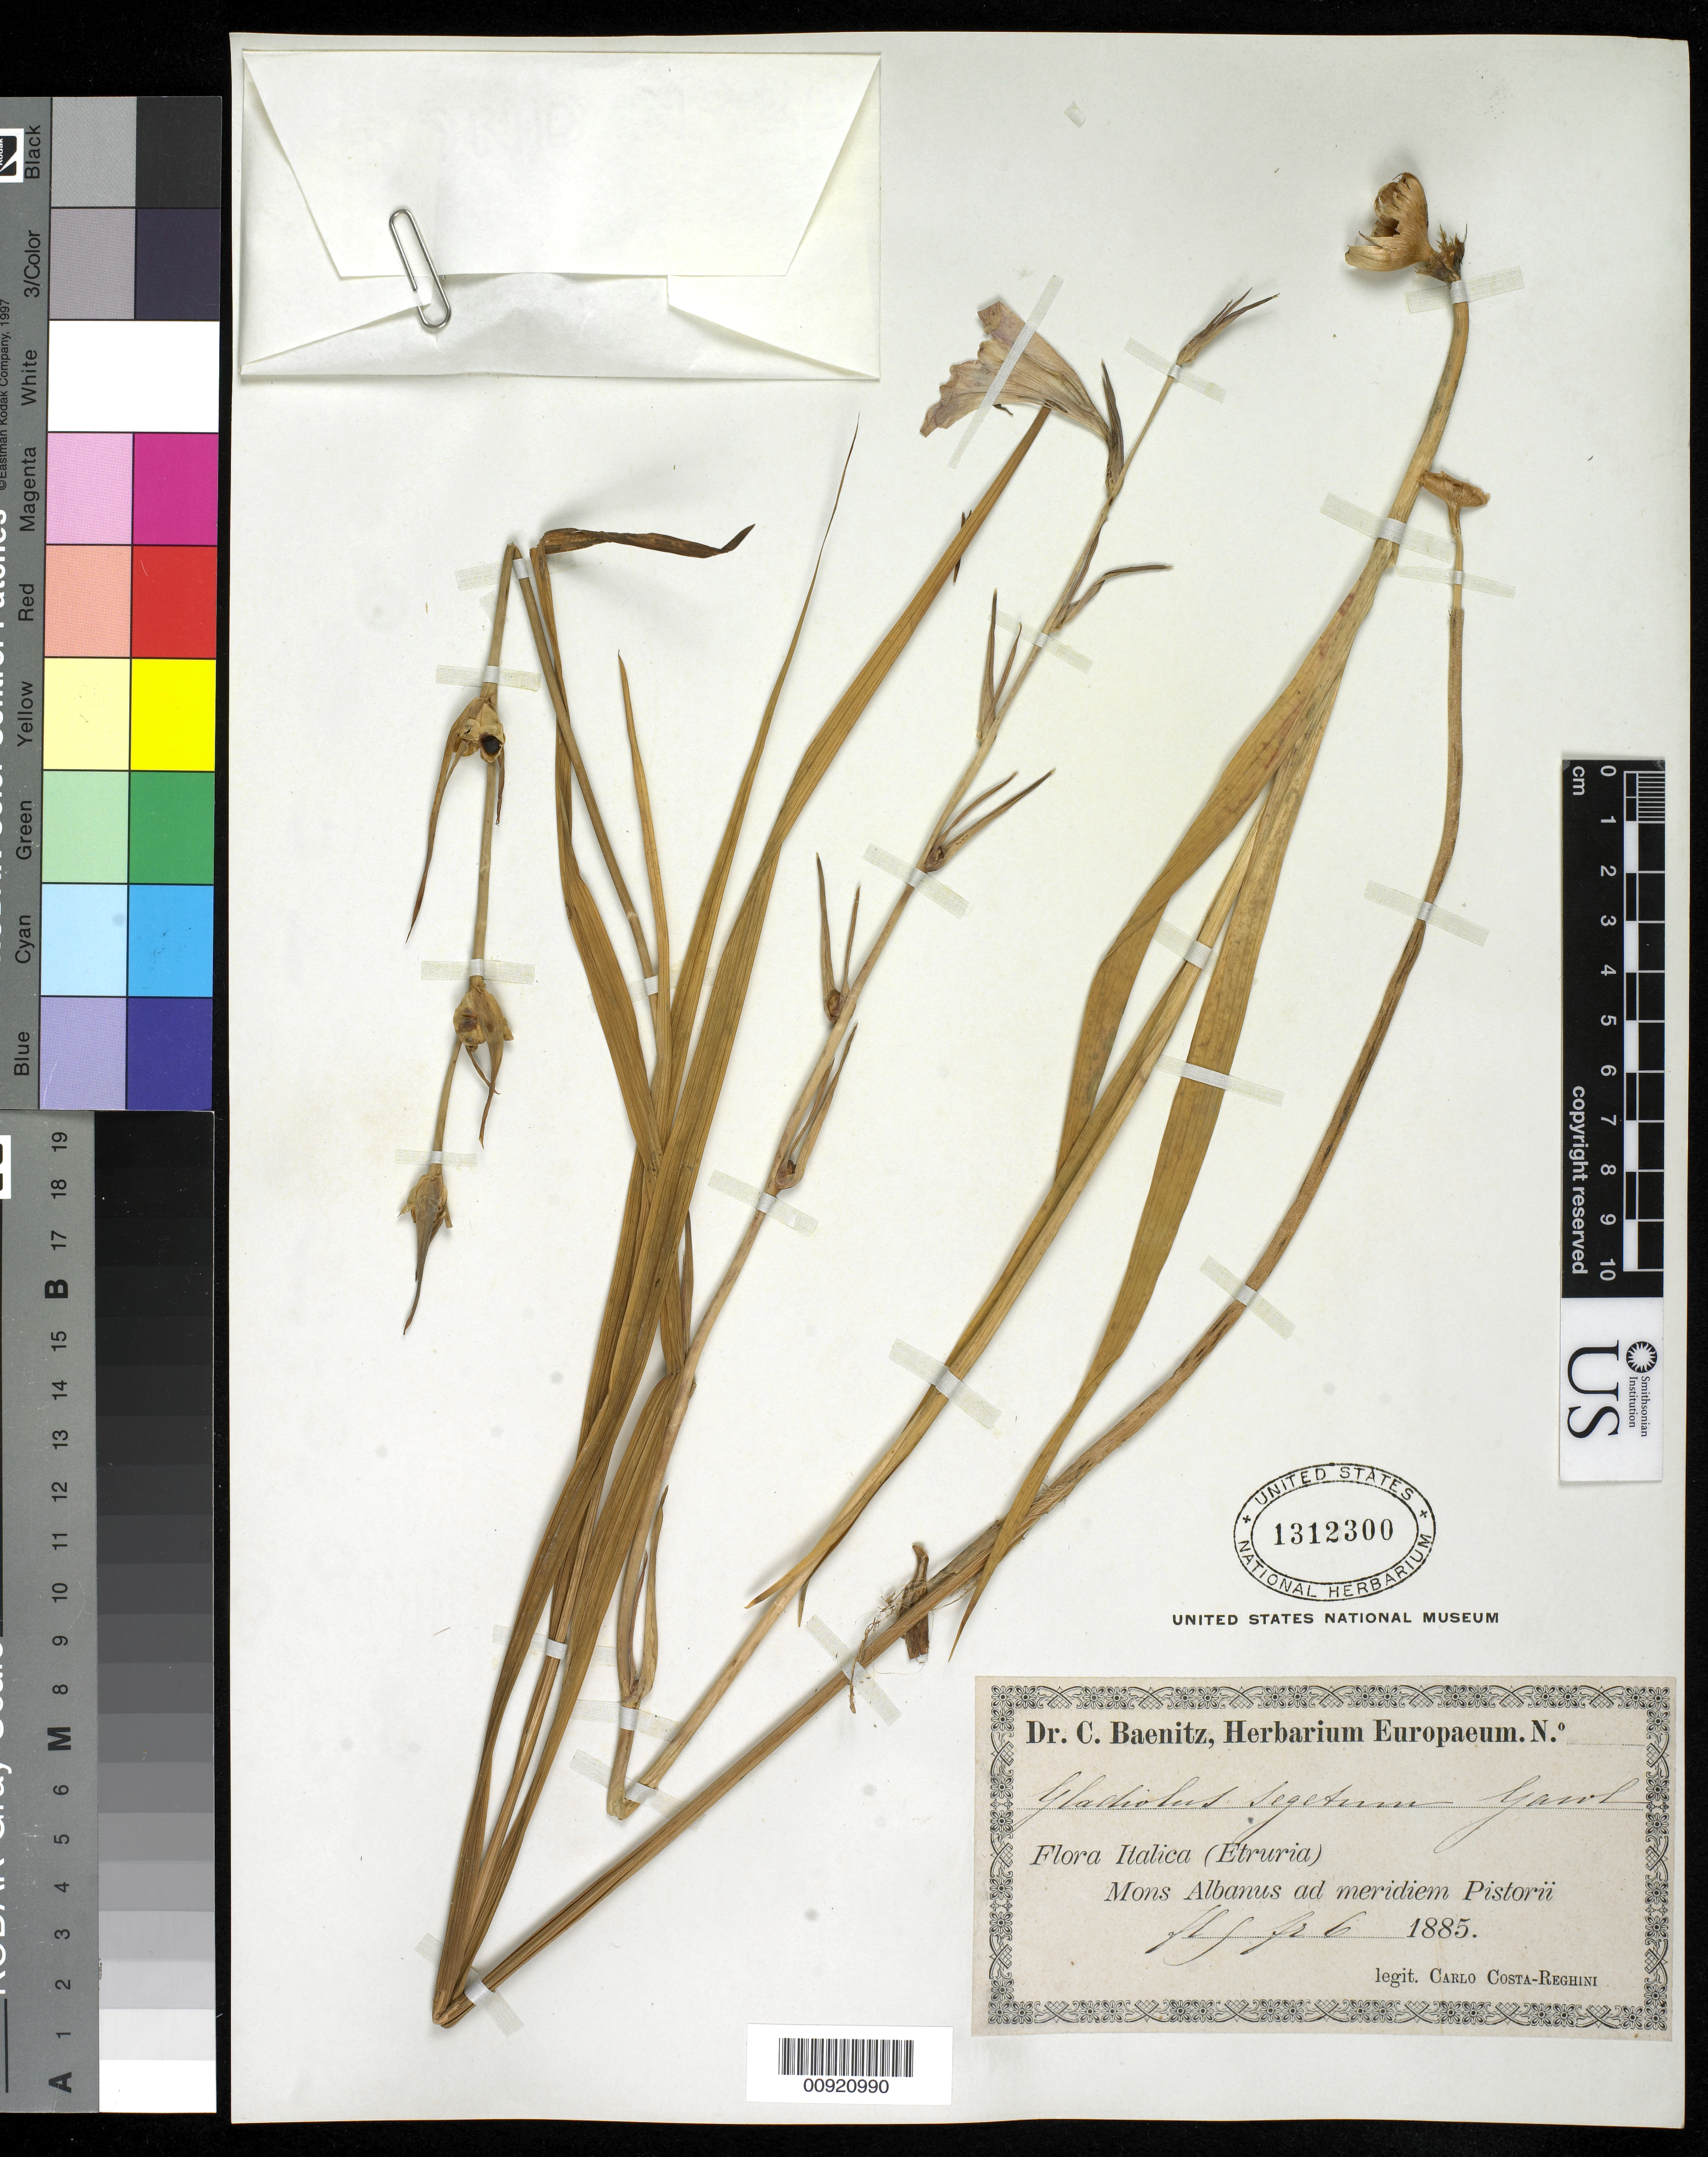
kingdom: Plantae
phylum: Tracheophyta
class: Liliopsida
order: Asparagales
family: Iridaceae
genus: Gladiolus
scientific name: Gladiolus segetum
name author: Ker Gawl.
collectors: Costa-Reghini, C.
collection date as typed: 1885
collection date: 1885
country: Italy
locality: (Etruria) Mons Albanus ad meridiem Pistorii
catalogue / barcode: US 1312300